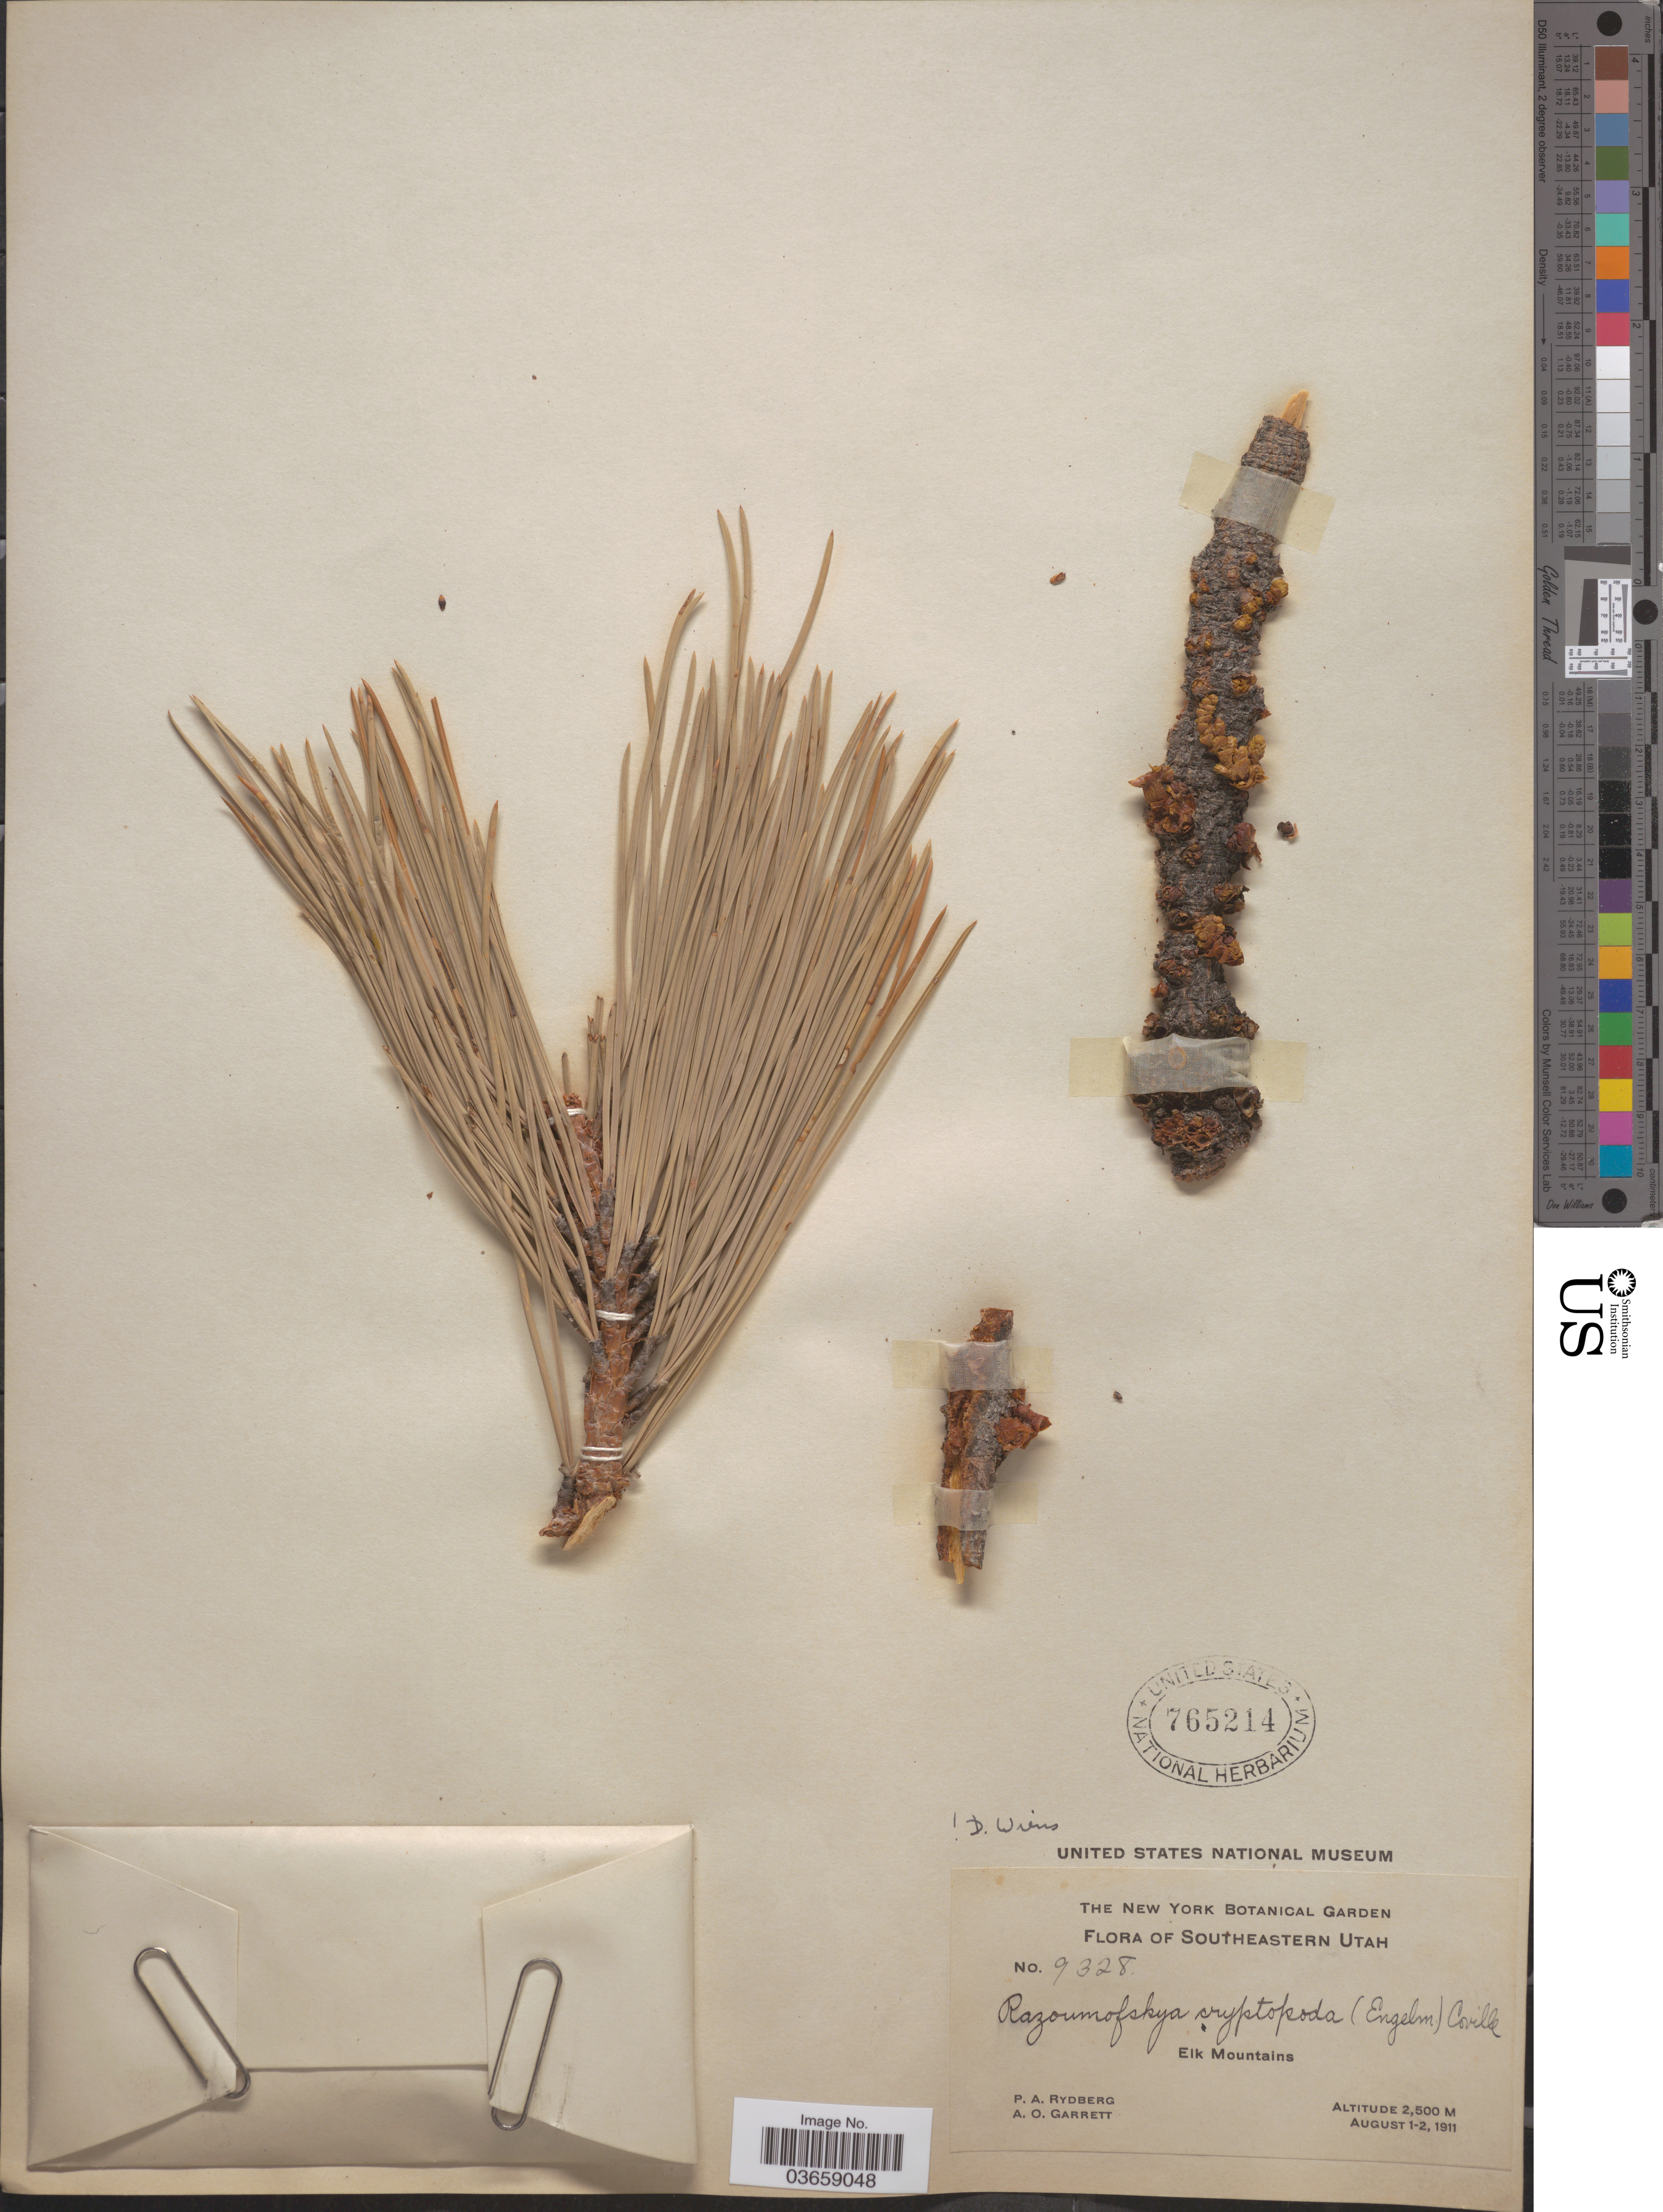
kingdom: Plantae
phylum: Tracheophyta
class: Magnoliopsida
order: Santalales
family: Viscaceae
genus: Arceuthobium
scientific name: Arceuthobium vaginatum f. cryptopodum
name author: (Engelm.) L.S. Gill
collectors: P. A. Rydberg & A. O. Garrett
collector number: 9328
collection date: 1911-08-01/1911-08-02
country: United States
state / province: Utah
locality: Southeastern Utah. Elk Mountains.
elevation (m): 2500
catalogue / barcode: US 765214